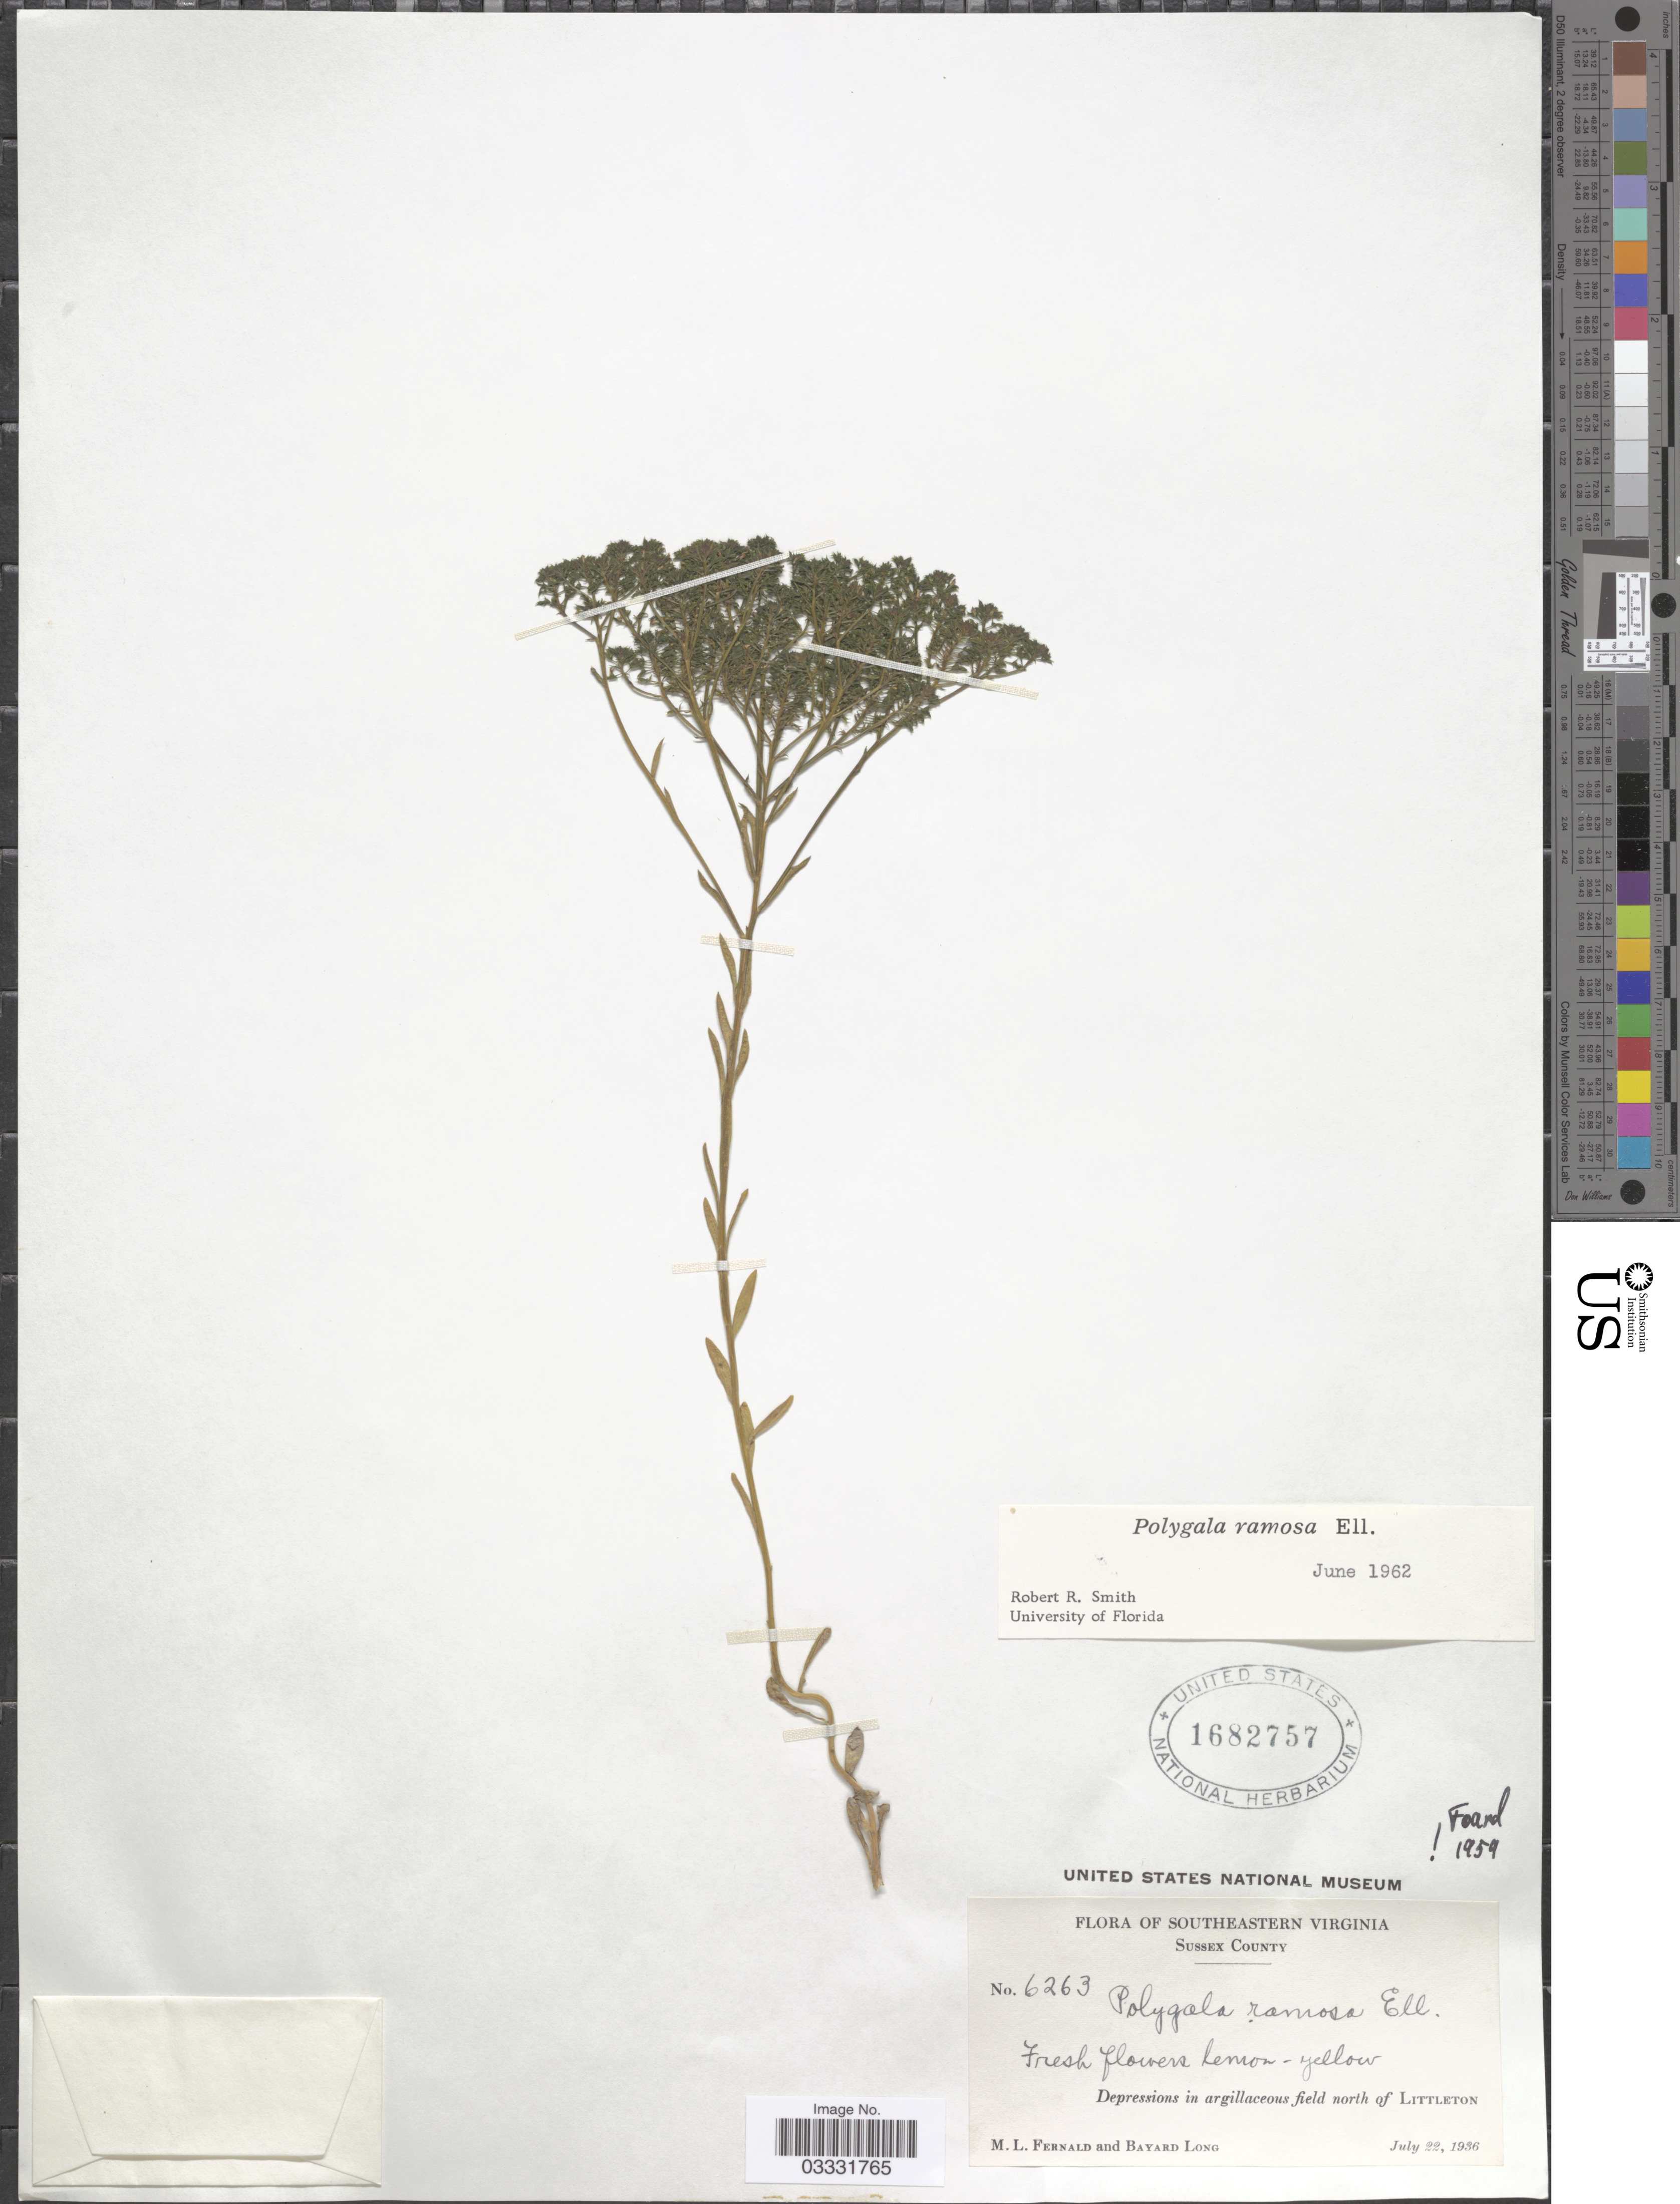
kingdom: Plantae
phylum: Tracheophyta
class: Magnoliopsida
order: Fabales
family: Polygalaceae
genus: Polygala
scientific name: Polygala ramosa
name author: Elliott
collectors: M. L. Fernald & B. Long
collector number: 6263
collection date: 1936-07-22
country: United States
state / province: Virginia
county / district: Sussex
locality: Southeastern Virginia. Sussex County. Depressions in argillaceous field north of Littleton.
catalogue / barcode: US 1682757